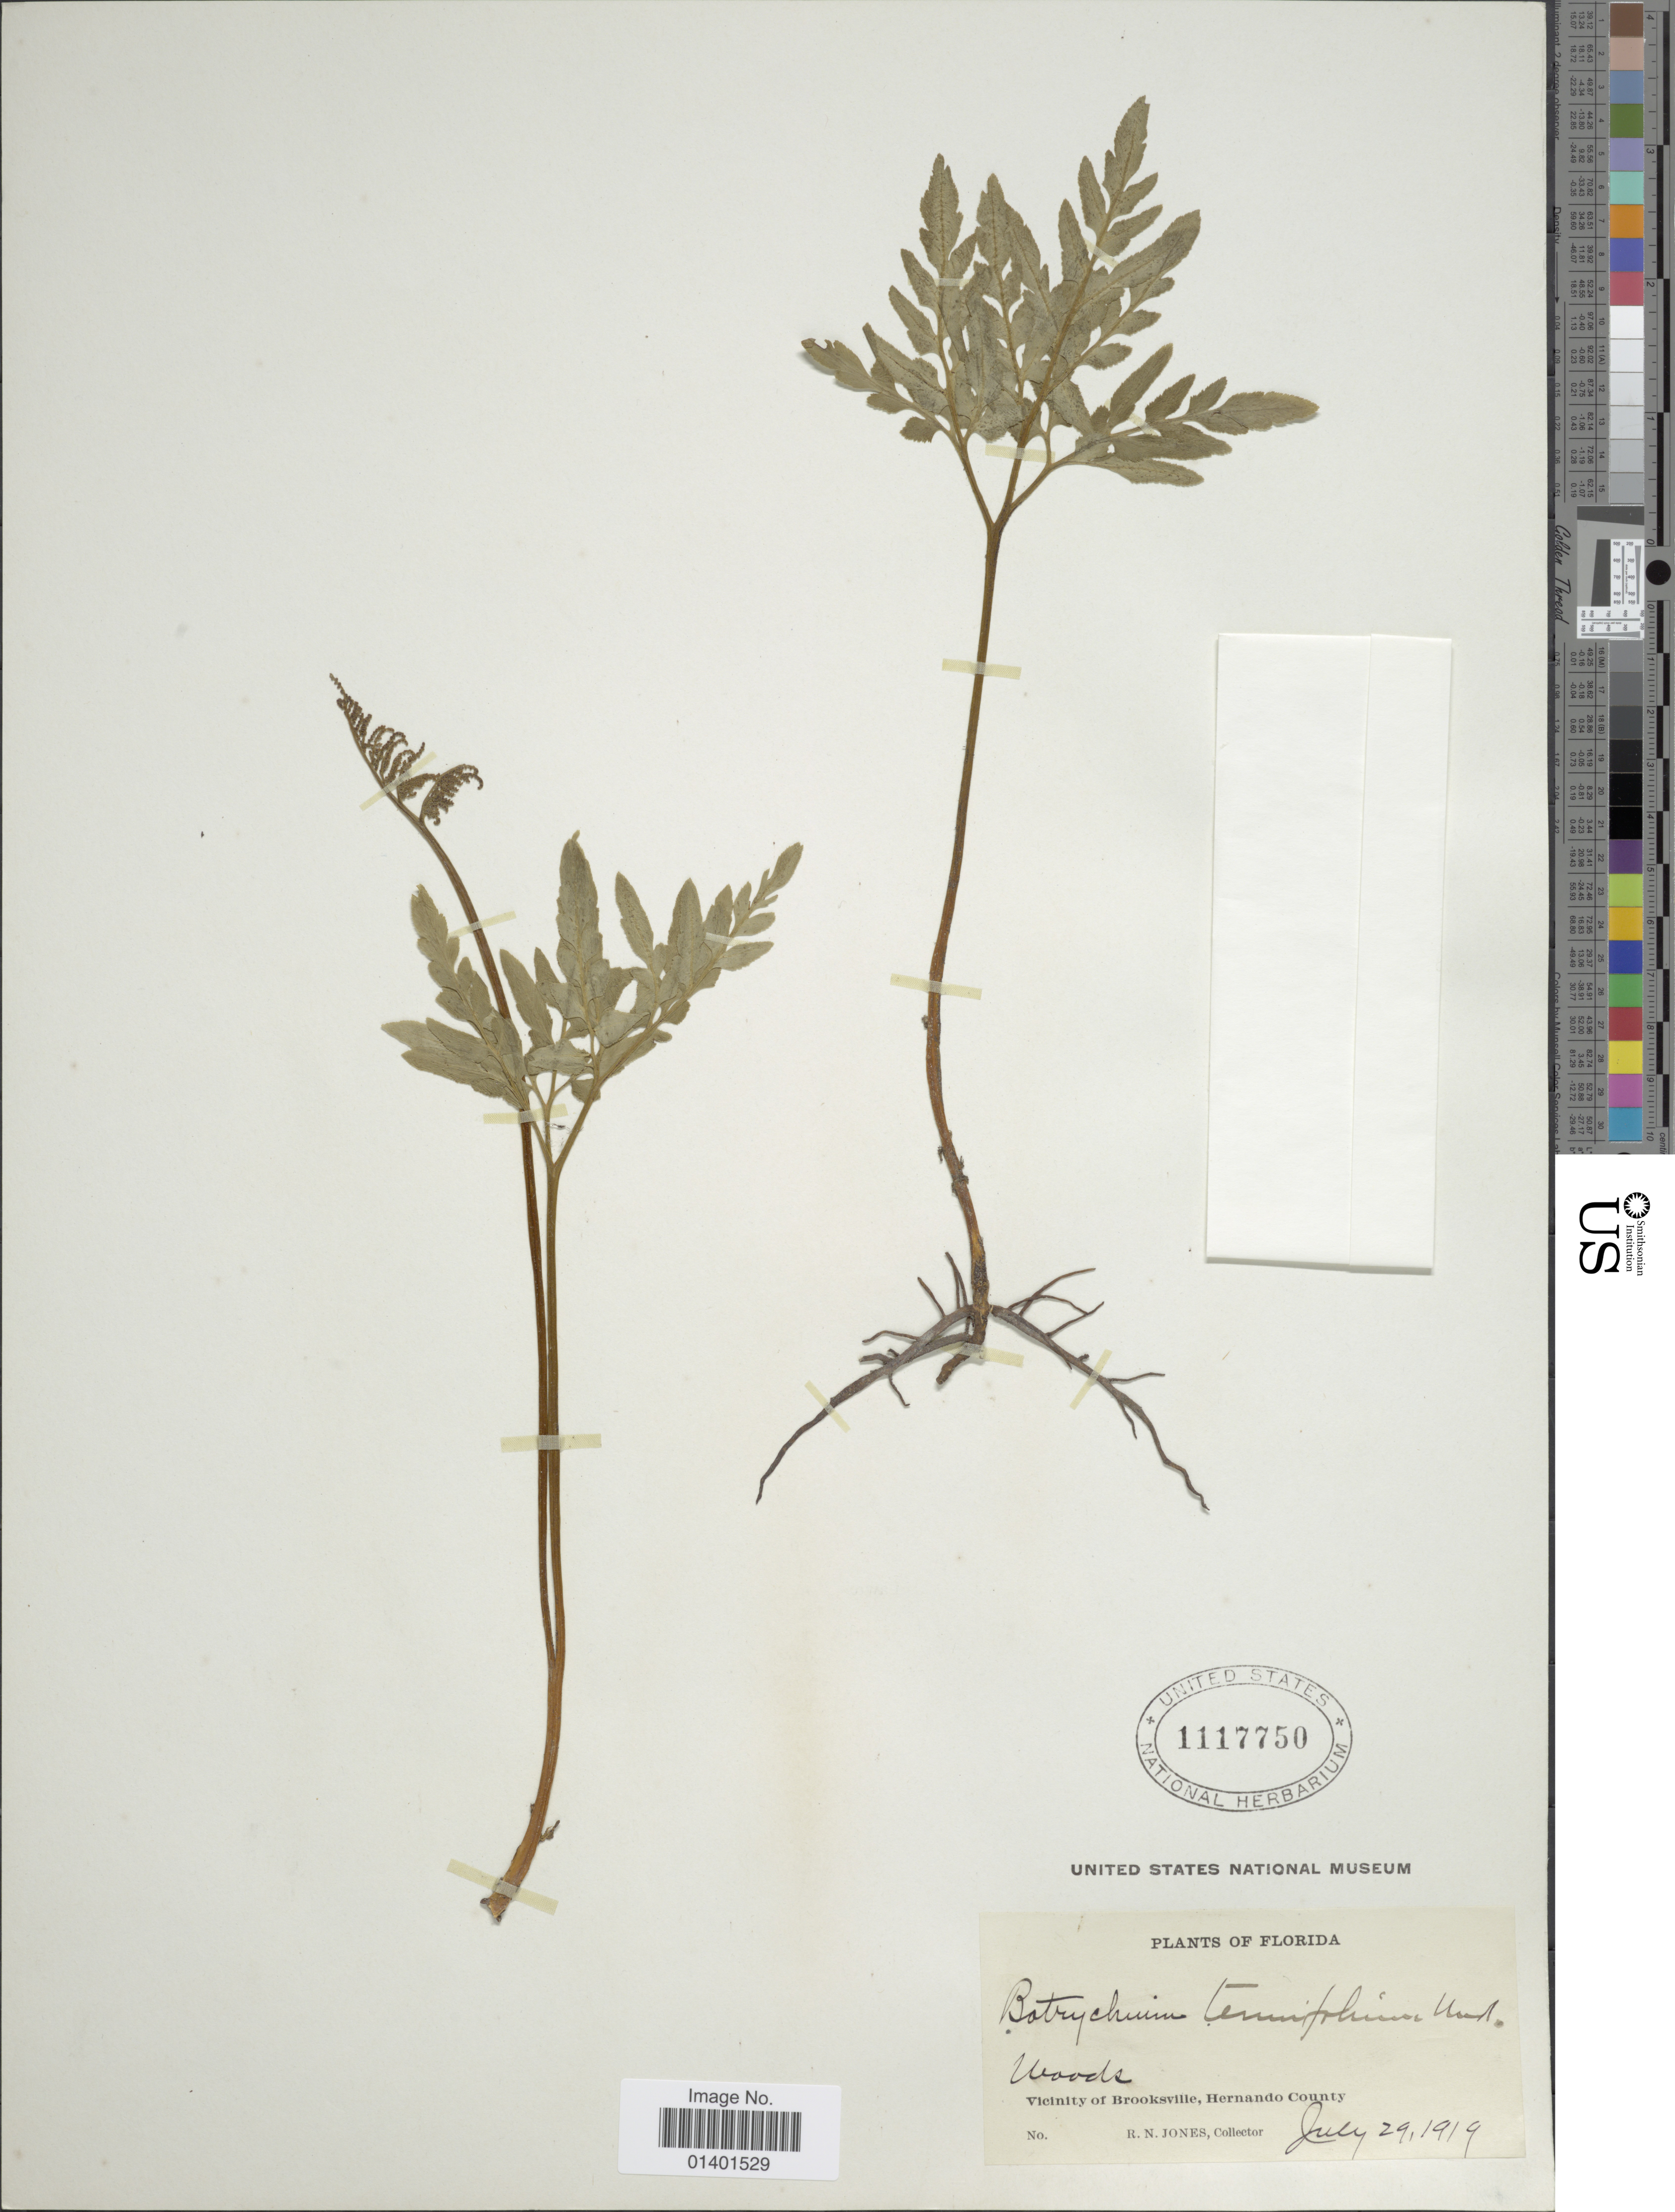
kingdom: Plantae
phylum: Tracheophyta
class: Polypodiopsida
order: Ophioglossales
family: Ophioglossaceae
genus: Botrychium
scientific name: Botrychium biternatum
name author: (Sav.) Underw.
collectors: R. N. Jones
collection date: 1919-07-29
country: United States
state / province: Florida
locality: Vicinity of Brooksville, Hernando County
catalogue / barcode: US 1117750